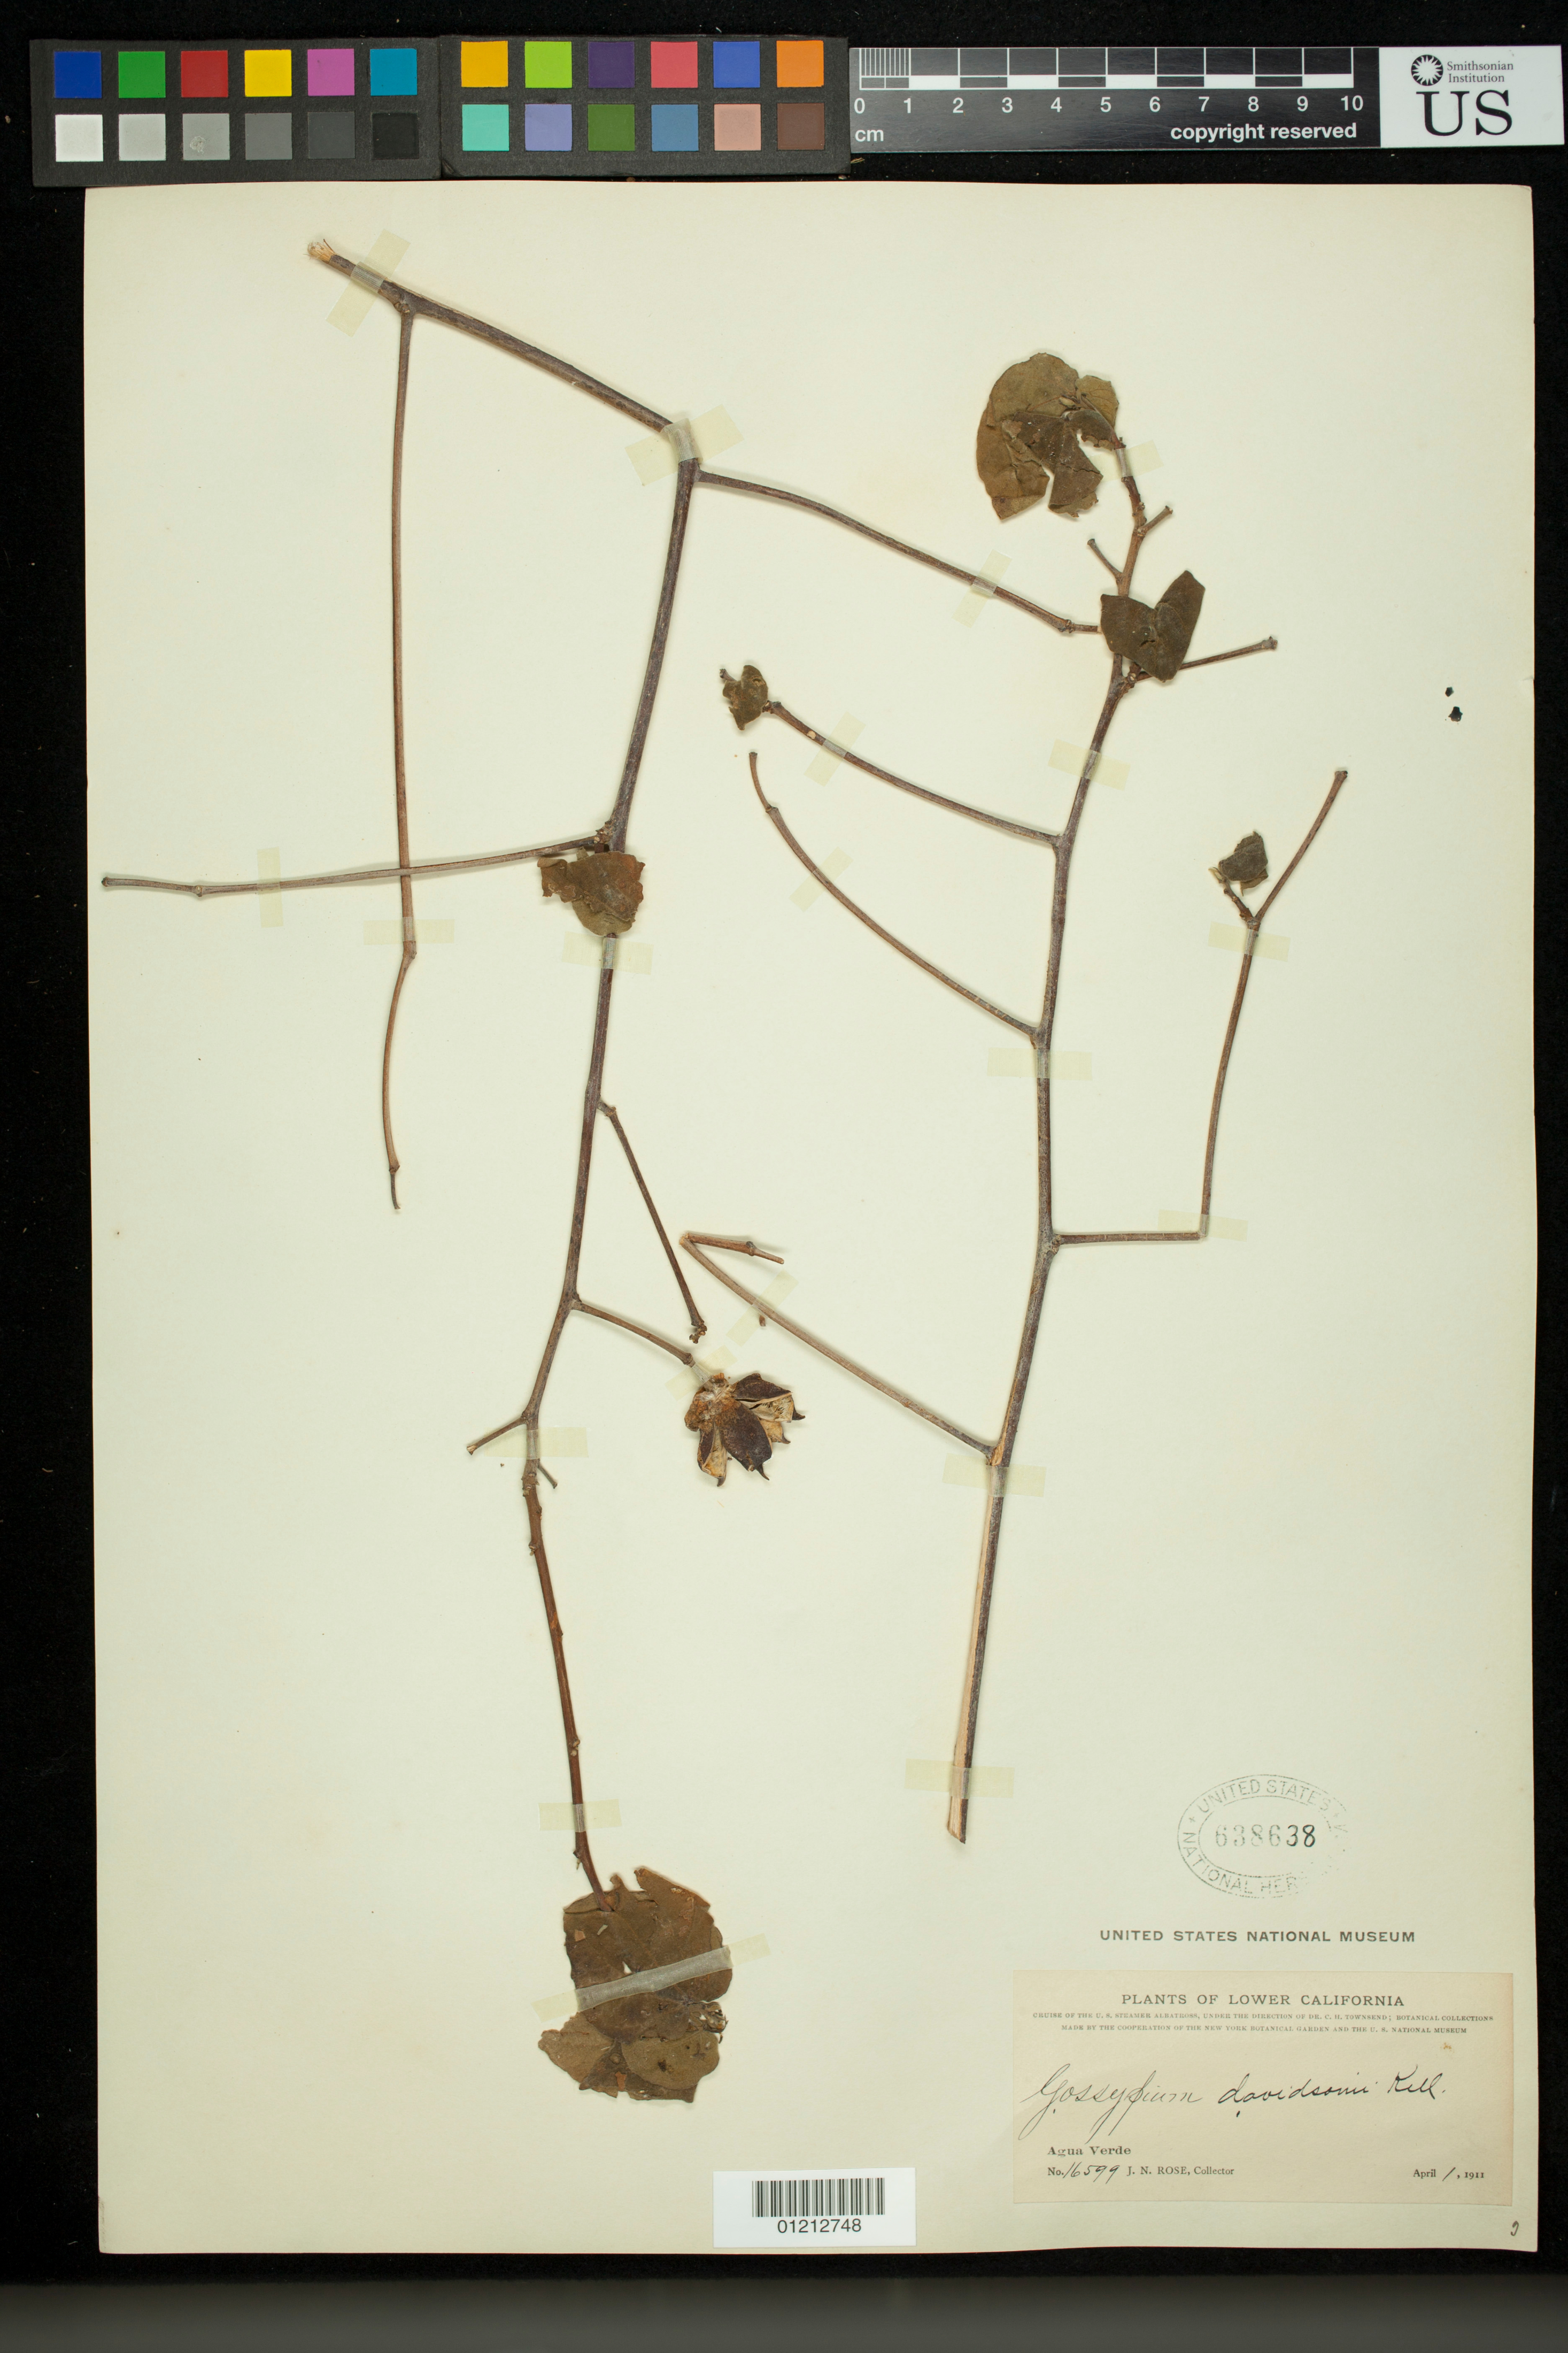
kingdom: Plantae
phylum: Tracheophyta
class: Magnoliopsida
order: Malvales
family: Malvaceae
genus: Gossypium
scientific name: Gossypium davidsonii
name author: Kellogg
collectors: J. N. Rose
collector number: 16599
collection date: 1911-04-01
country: Mexico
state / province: Baja California Sur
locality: Agua Verde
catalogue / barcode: US 638638